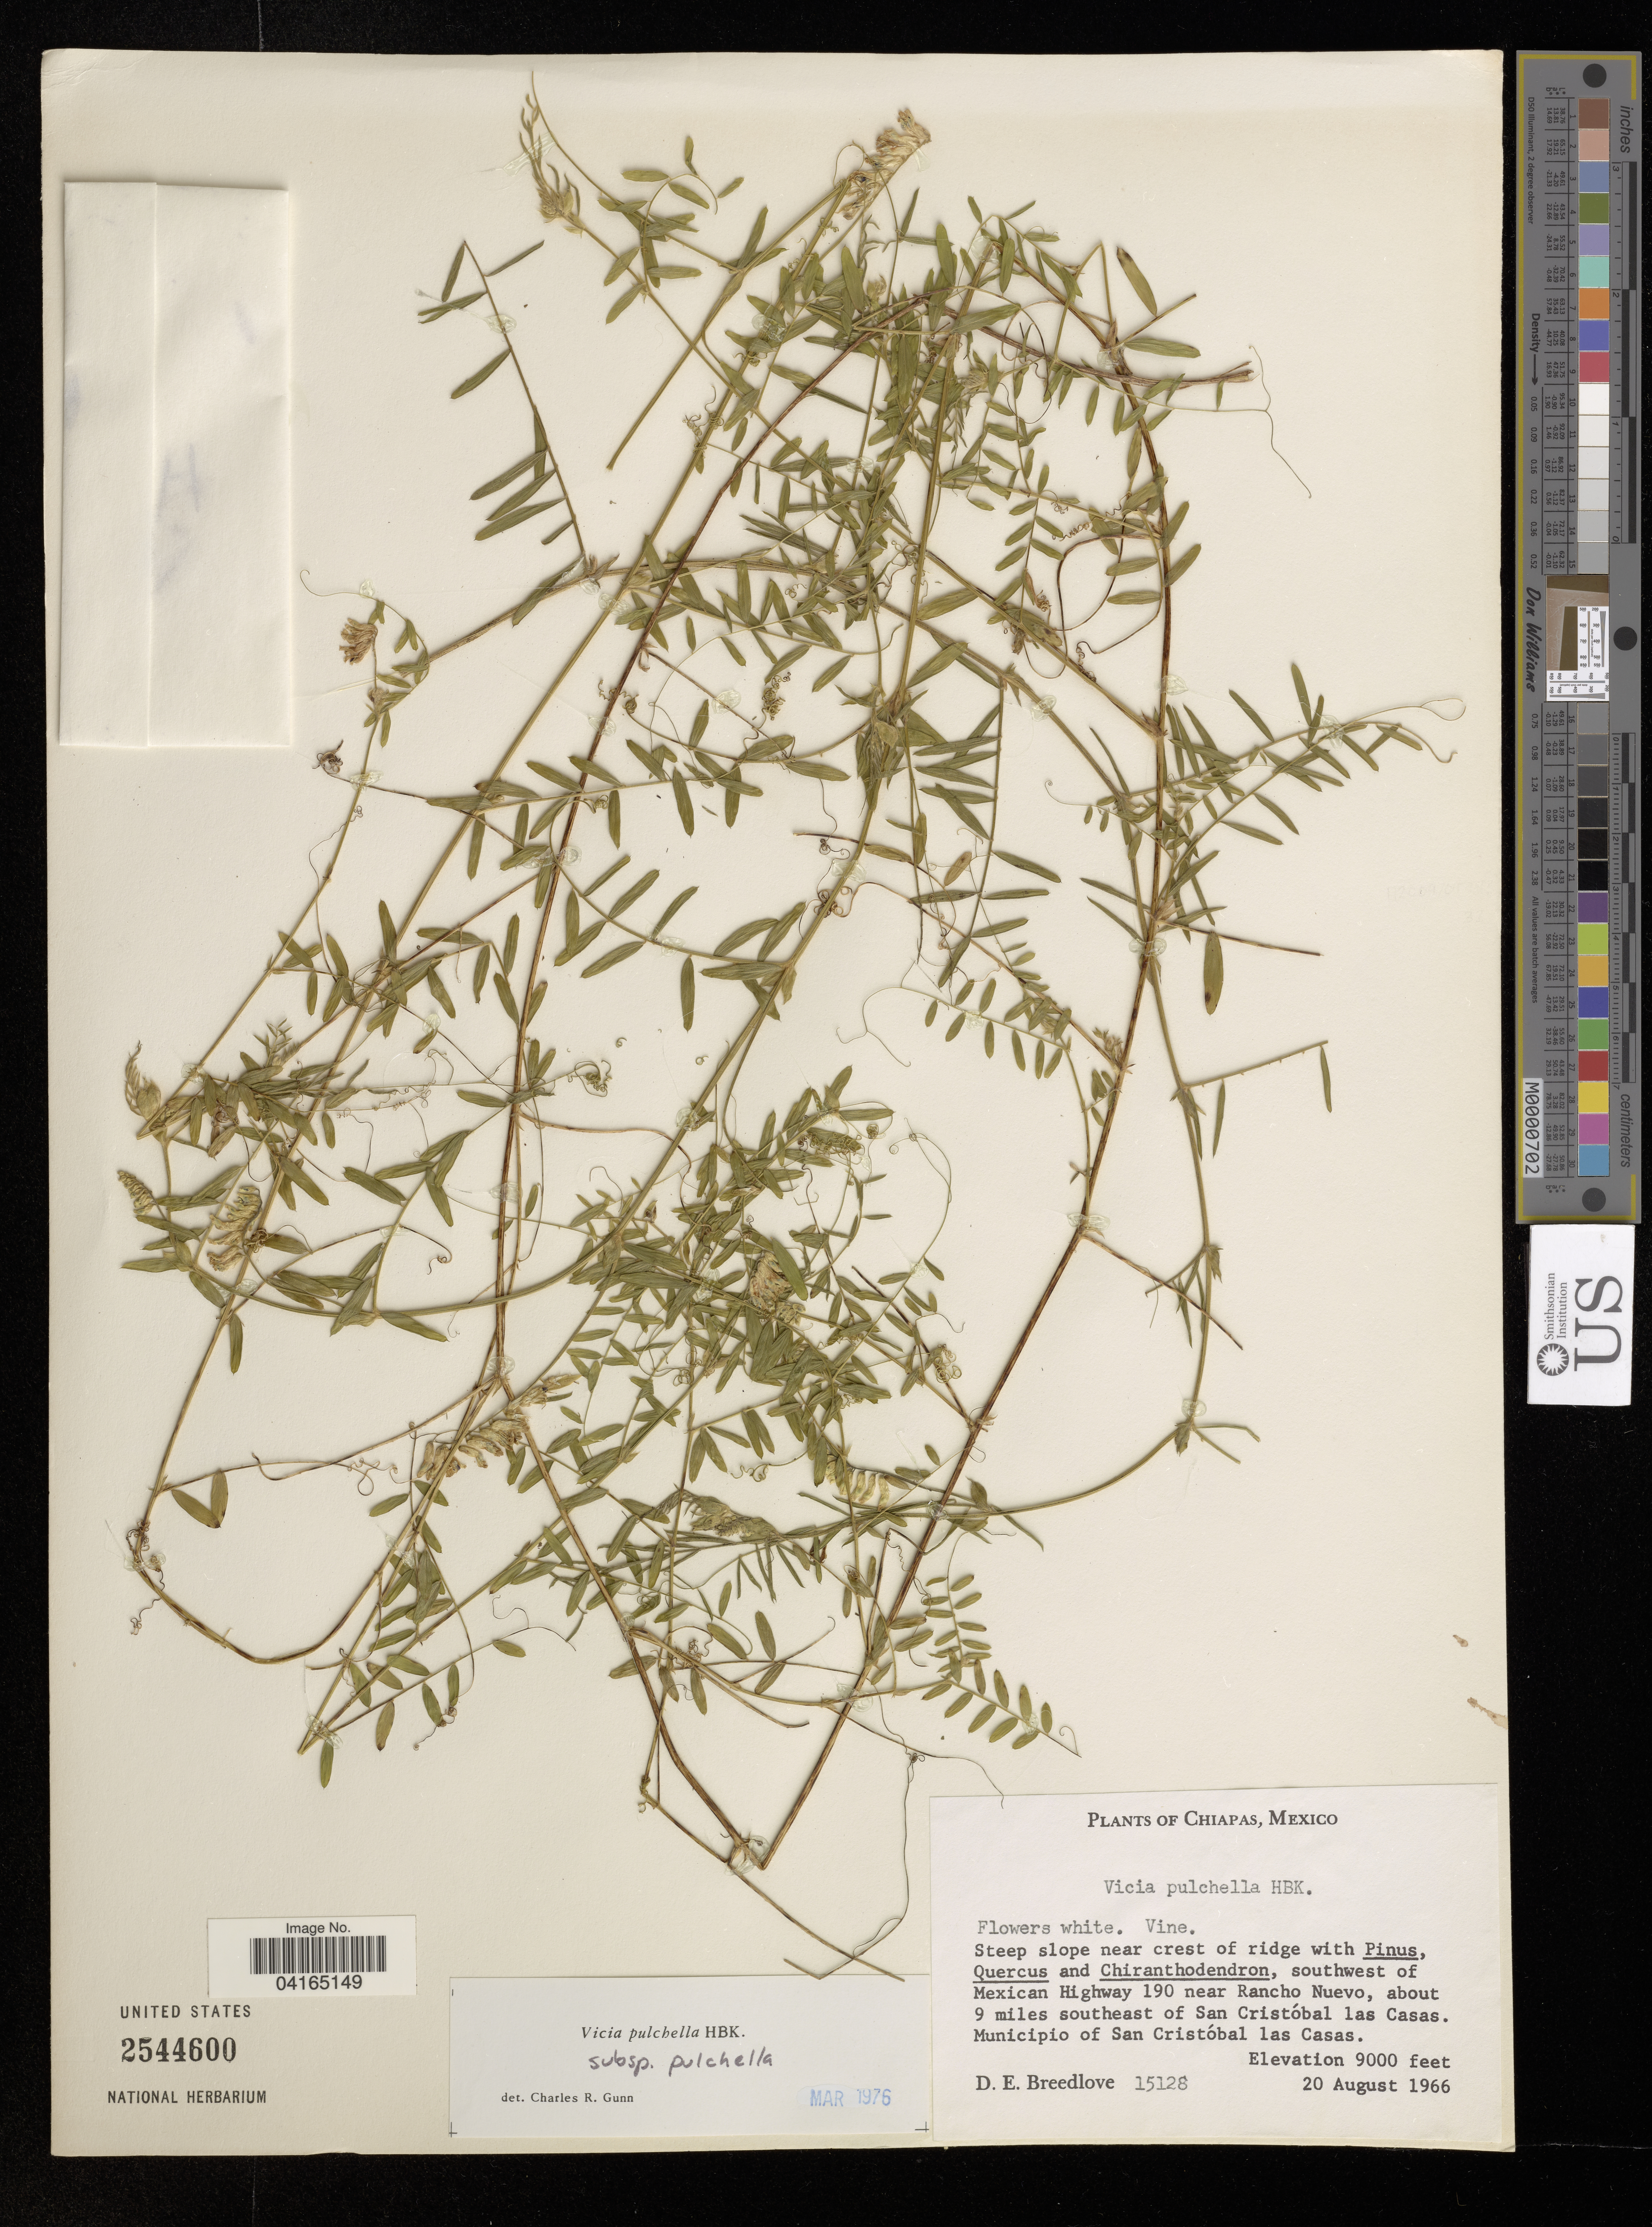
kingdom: Plantae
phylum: Tracheophyta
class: Magnoliopsida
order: Fabales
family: Fabaceae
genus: Vicia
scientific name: Vicia pulchella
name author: Kunth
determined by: Hechenleitner, Paulina, RBG Edinburgh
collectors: D. E. Breedlove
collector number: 15128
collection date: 1966-08-20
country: Mexico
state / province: Chiapas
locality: Steep slove near crest of ridge with Pinus, Quercus and Chiranthodendron, southwest of Mexican HIghway 190 near Rancho Nuevo, about 9 miles southeast of San Cristóbal las Casas. Município of San Cirstóbal las Casas.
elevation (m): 2743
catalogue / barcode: US 2544600